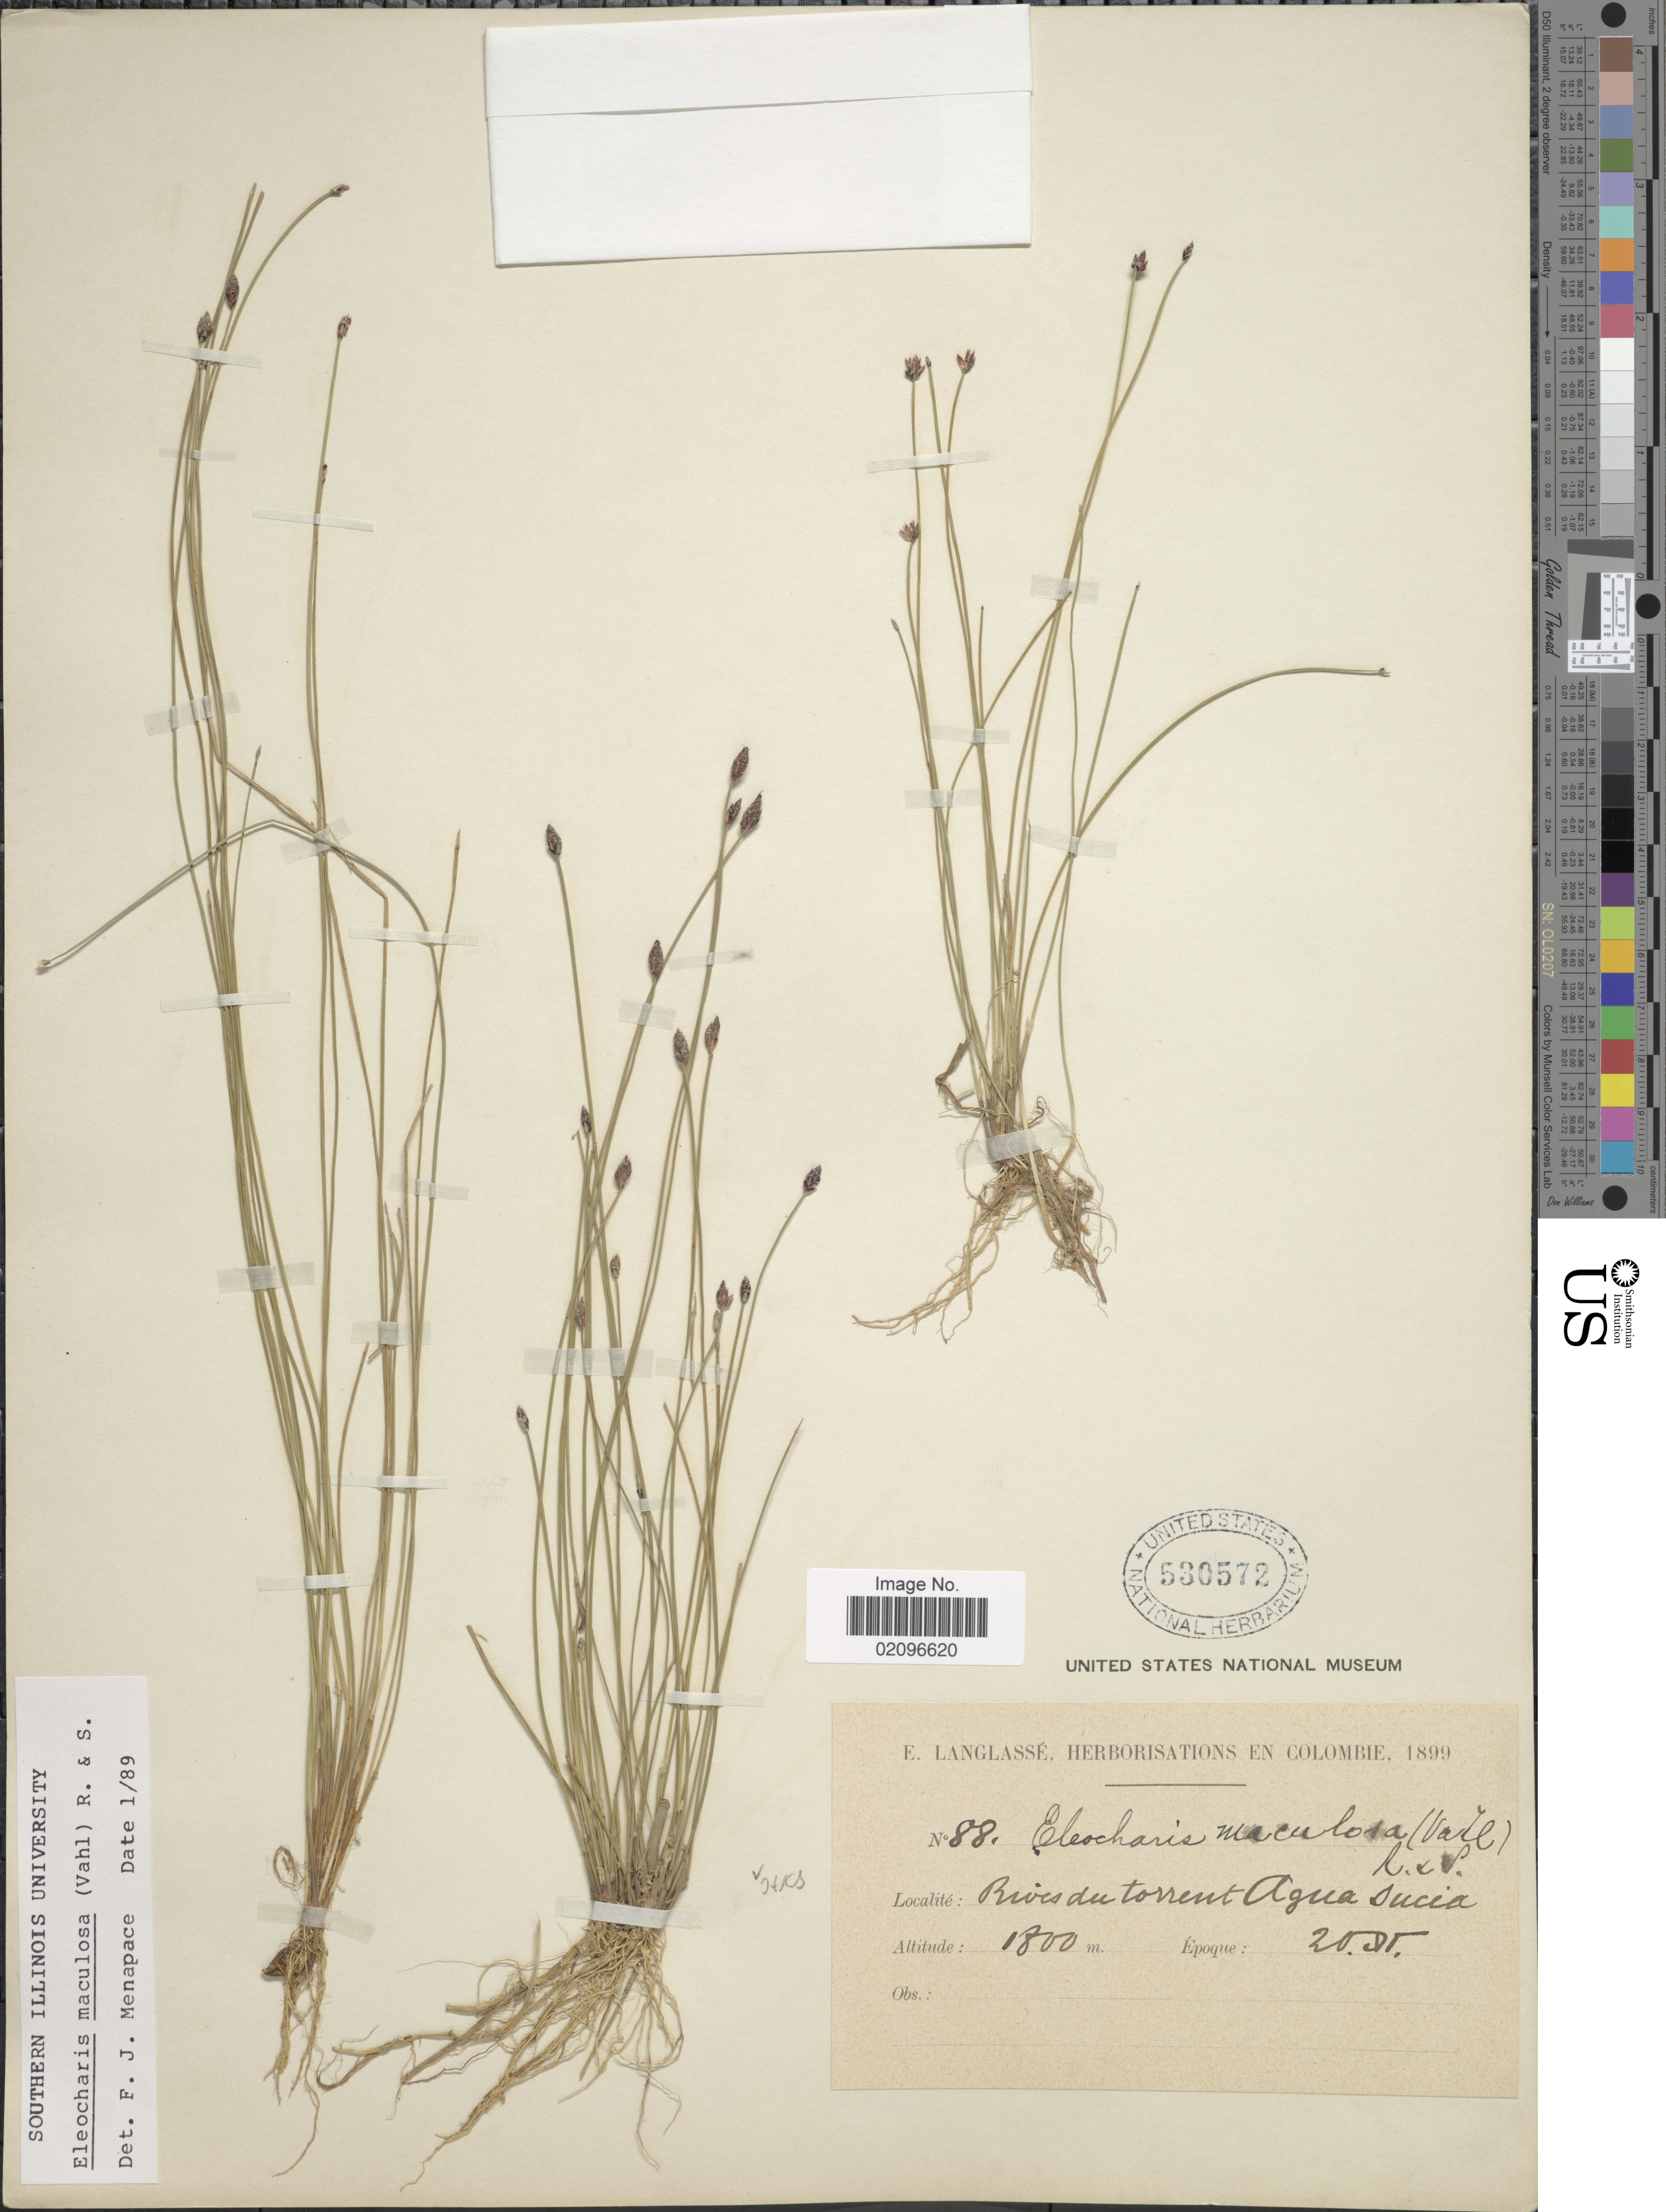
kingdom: Plantae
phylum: Tracheophyta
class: Liliopsida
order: Poales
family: Cyperaceae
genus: Eleocharis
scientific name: Eleocharis maculosa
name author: (Vahl) Roem. & Schult.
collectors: E. Langlassé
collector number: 88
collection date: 1899-06-20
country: Colombia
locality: Rives du torrent Agua sucia.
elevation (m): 1800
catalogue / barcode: US 530572